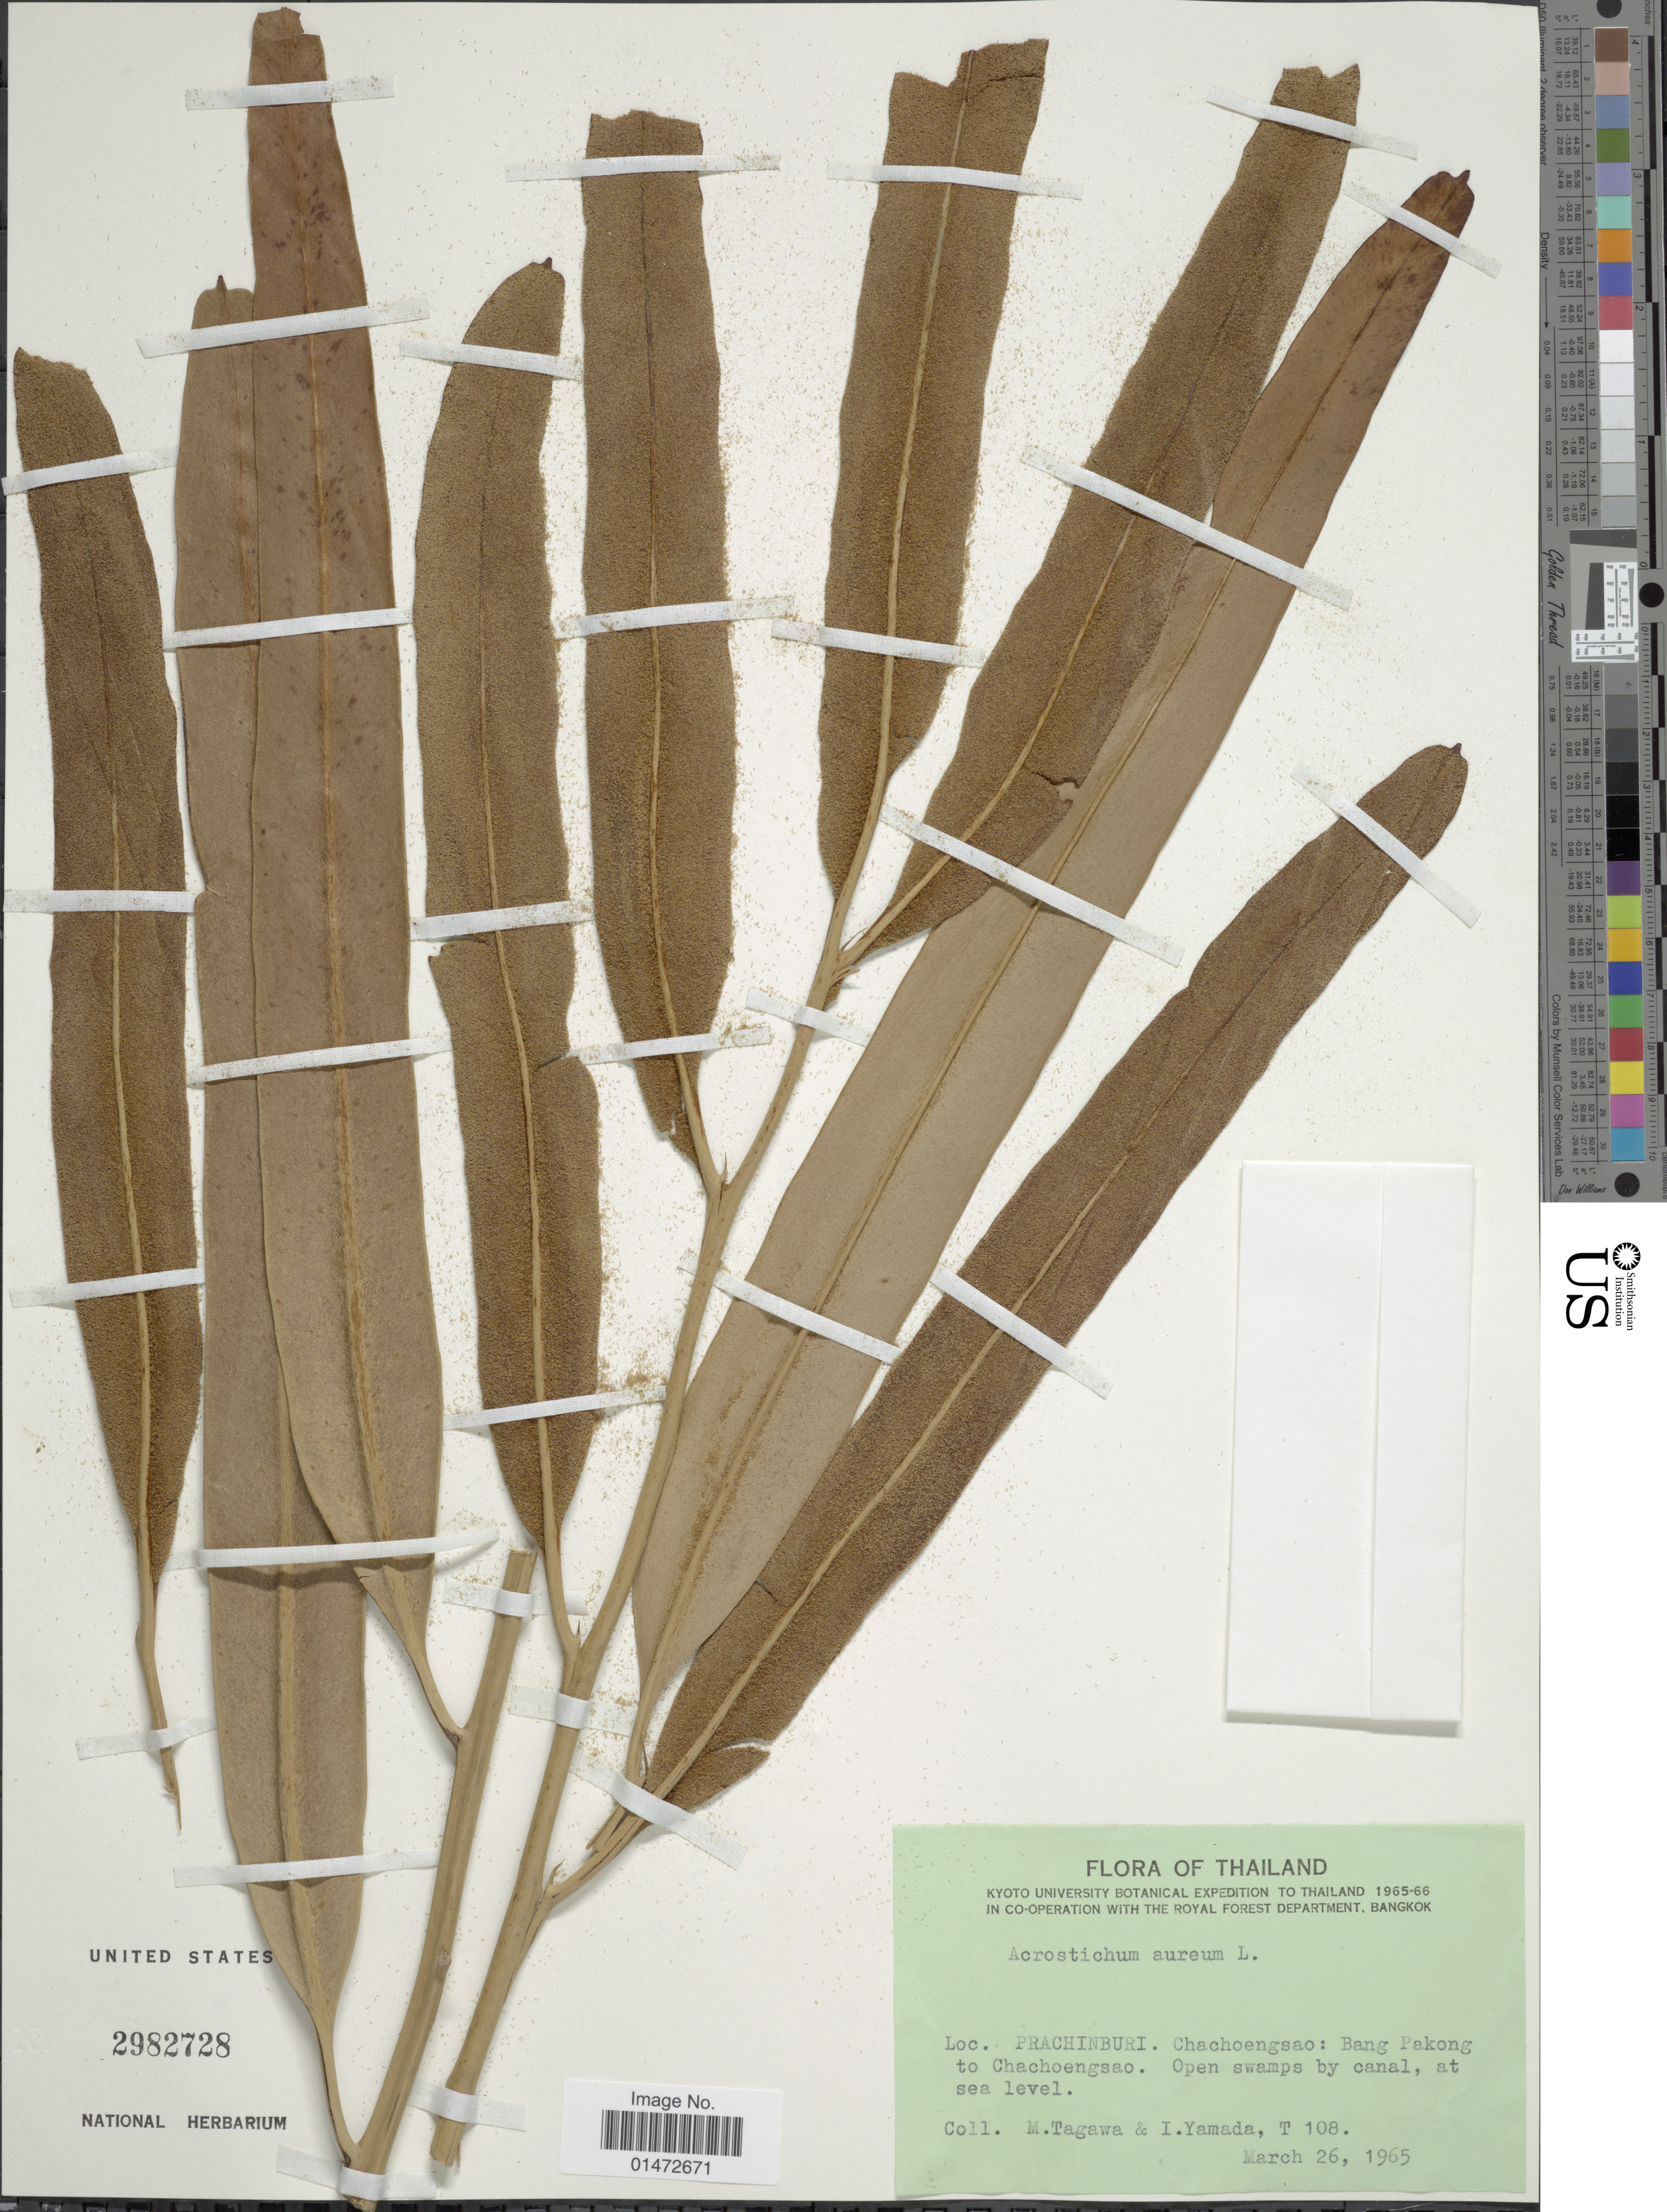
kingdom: Plantae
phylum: Tracheophyta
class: Polypodiopsida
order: Polypodiales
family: Pteridaceae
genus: Acrostichum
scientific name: Acrostichum aureum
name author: L.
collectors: M. Tagawa & I. Yamada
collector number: T 108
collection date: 1965-03-26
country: Thailand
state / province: Prachin Buri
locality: Chachoengsao: Bang Pakong to Chachoengsao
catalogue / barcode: US 2982728